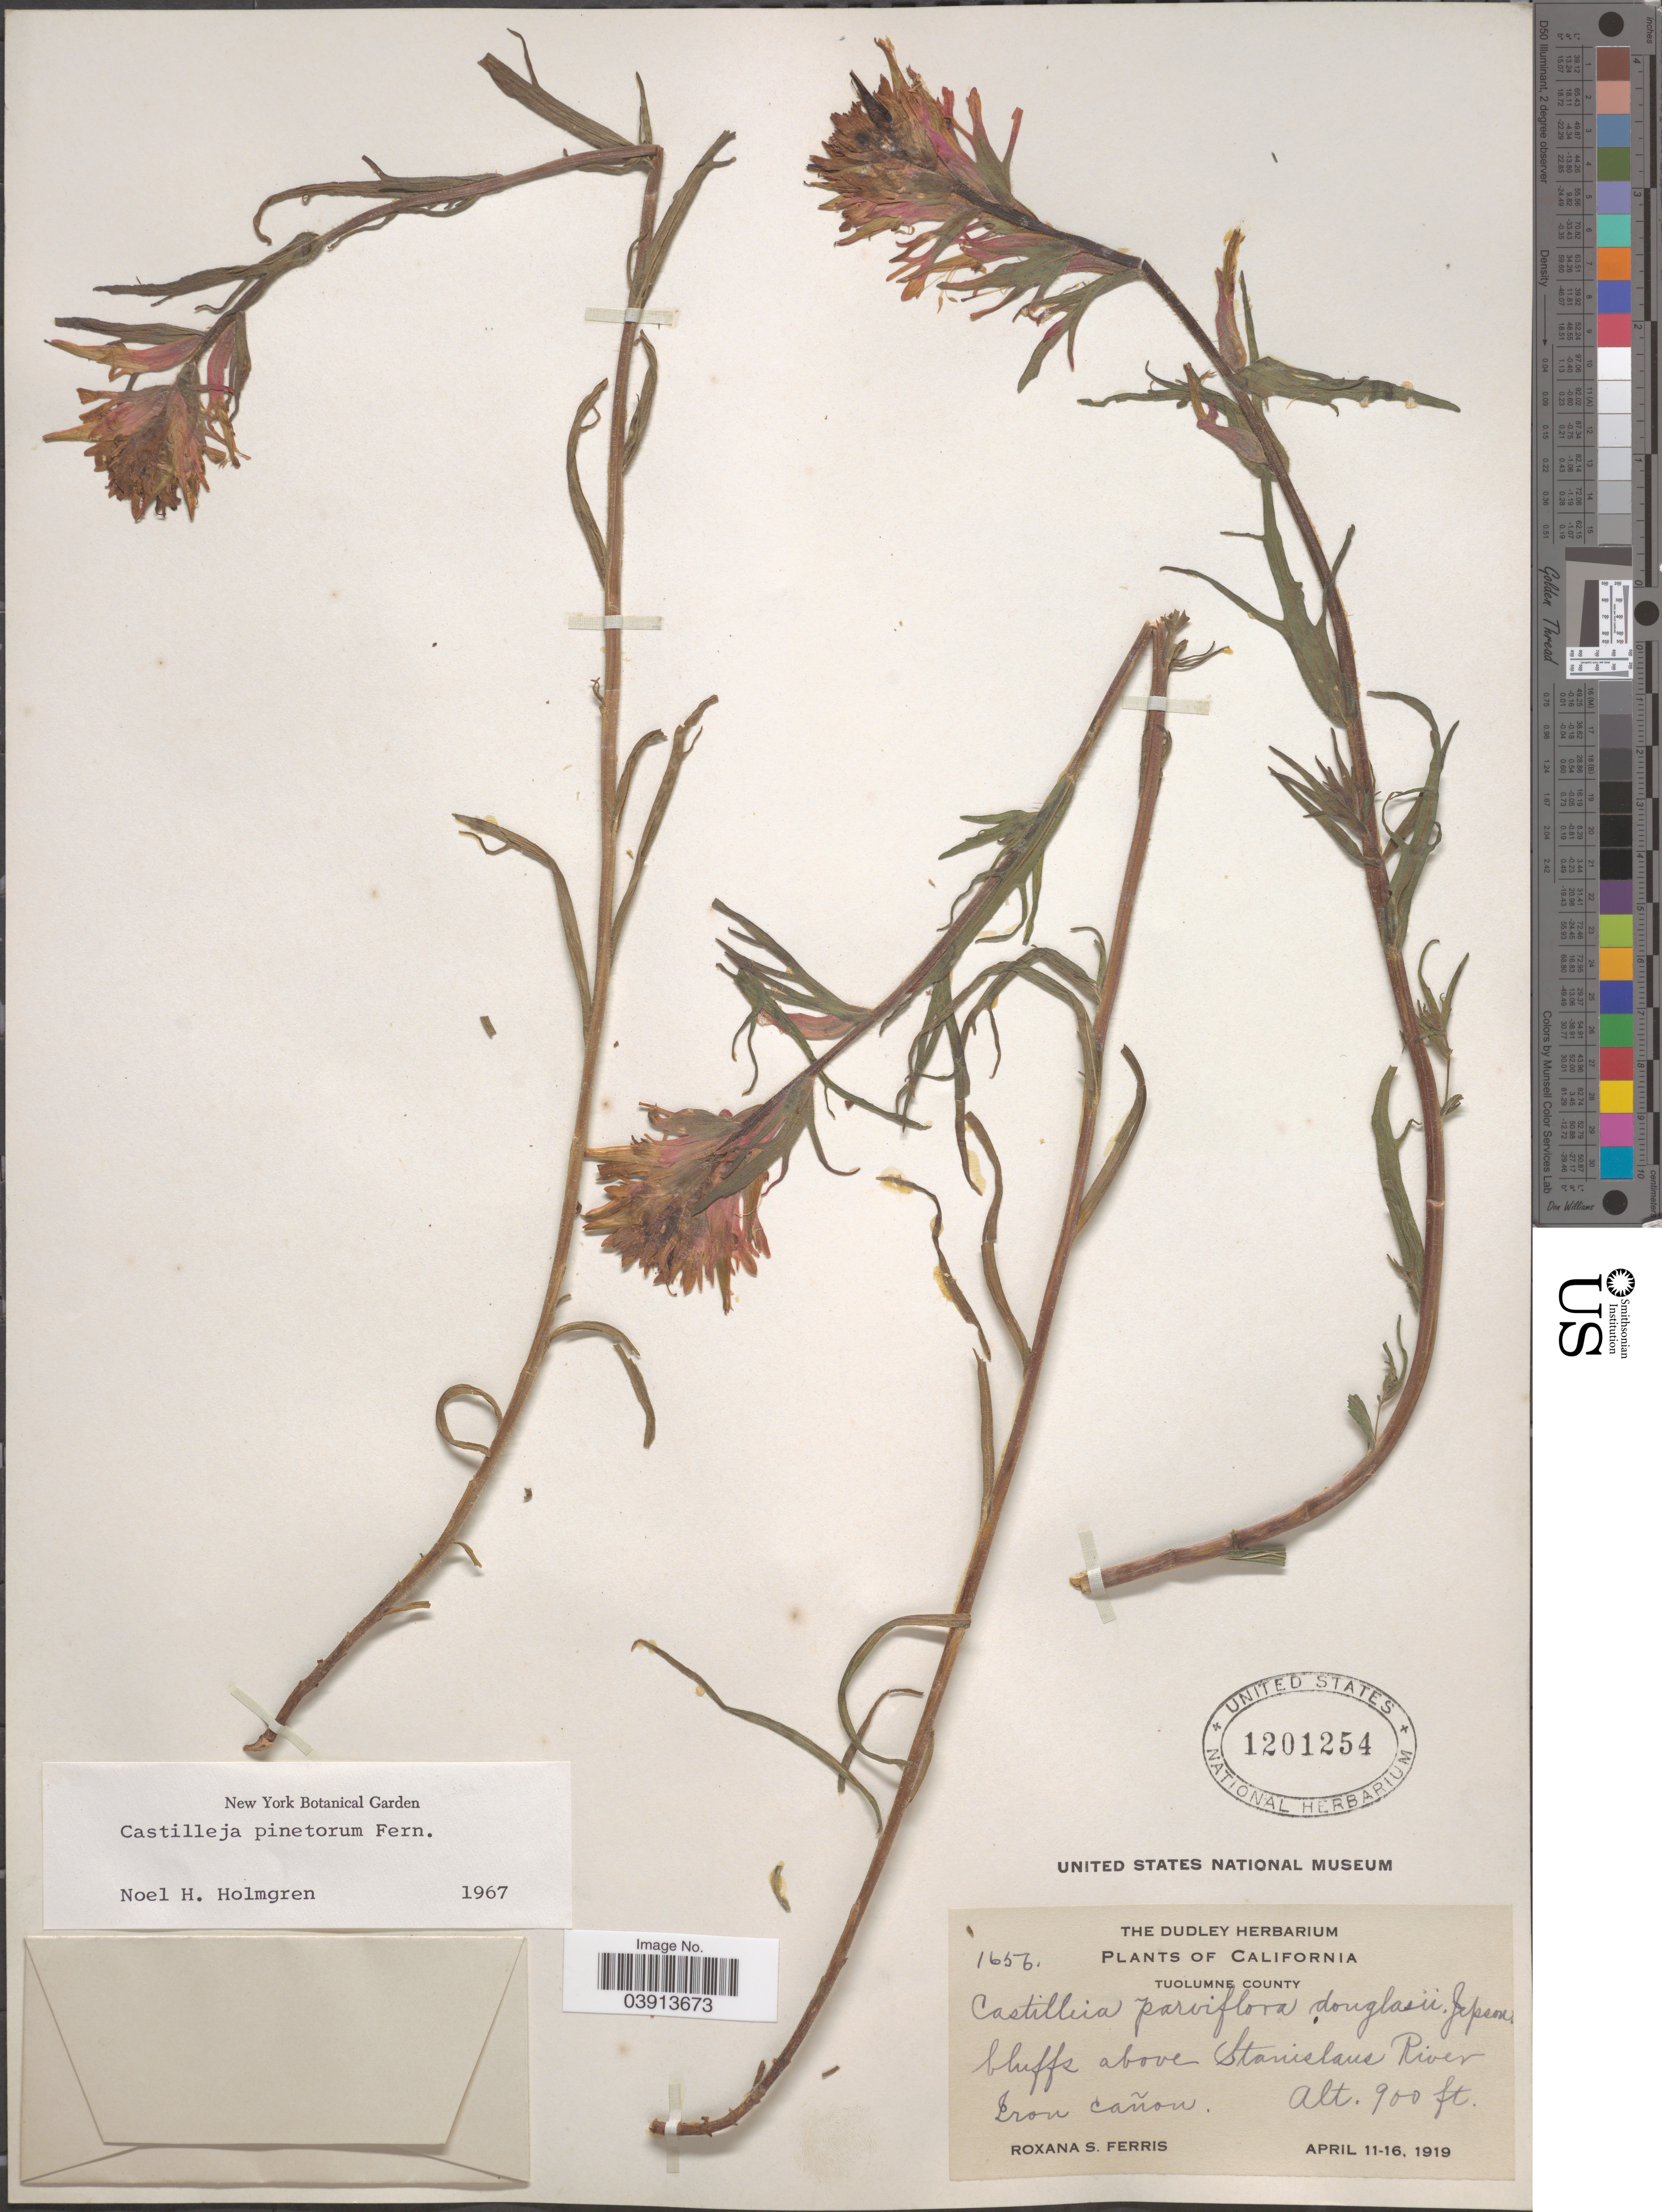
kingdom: Plantae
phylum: Tracheophyta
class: Magnoliopsida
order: Lamiales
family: Orobanchaceae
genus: Castilleja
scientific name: Castilleja pinetorum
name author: Fernald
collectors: R. S. Ferris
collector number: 1656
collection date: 1919-04-11/1919-04-16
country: United States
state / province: California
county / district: Tuolumne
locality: Tuolumne County. Bluffs above Stanislaus River. Iron cañon.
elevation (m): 274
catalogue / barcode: US 1201254